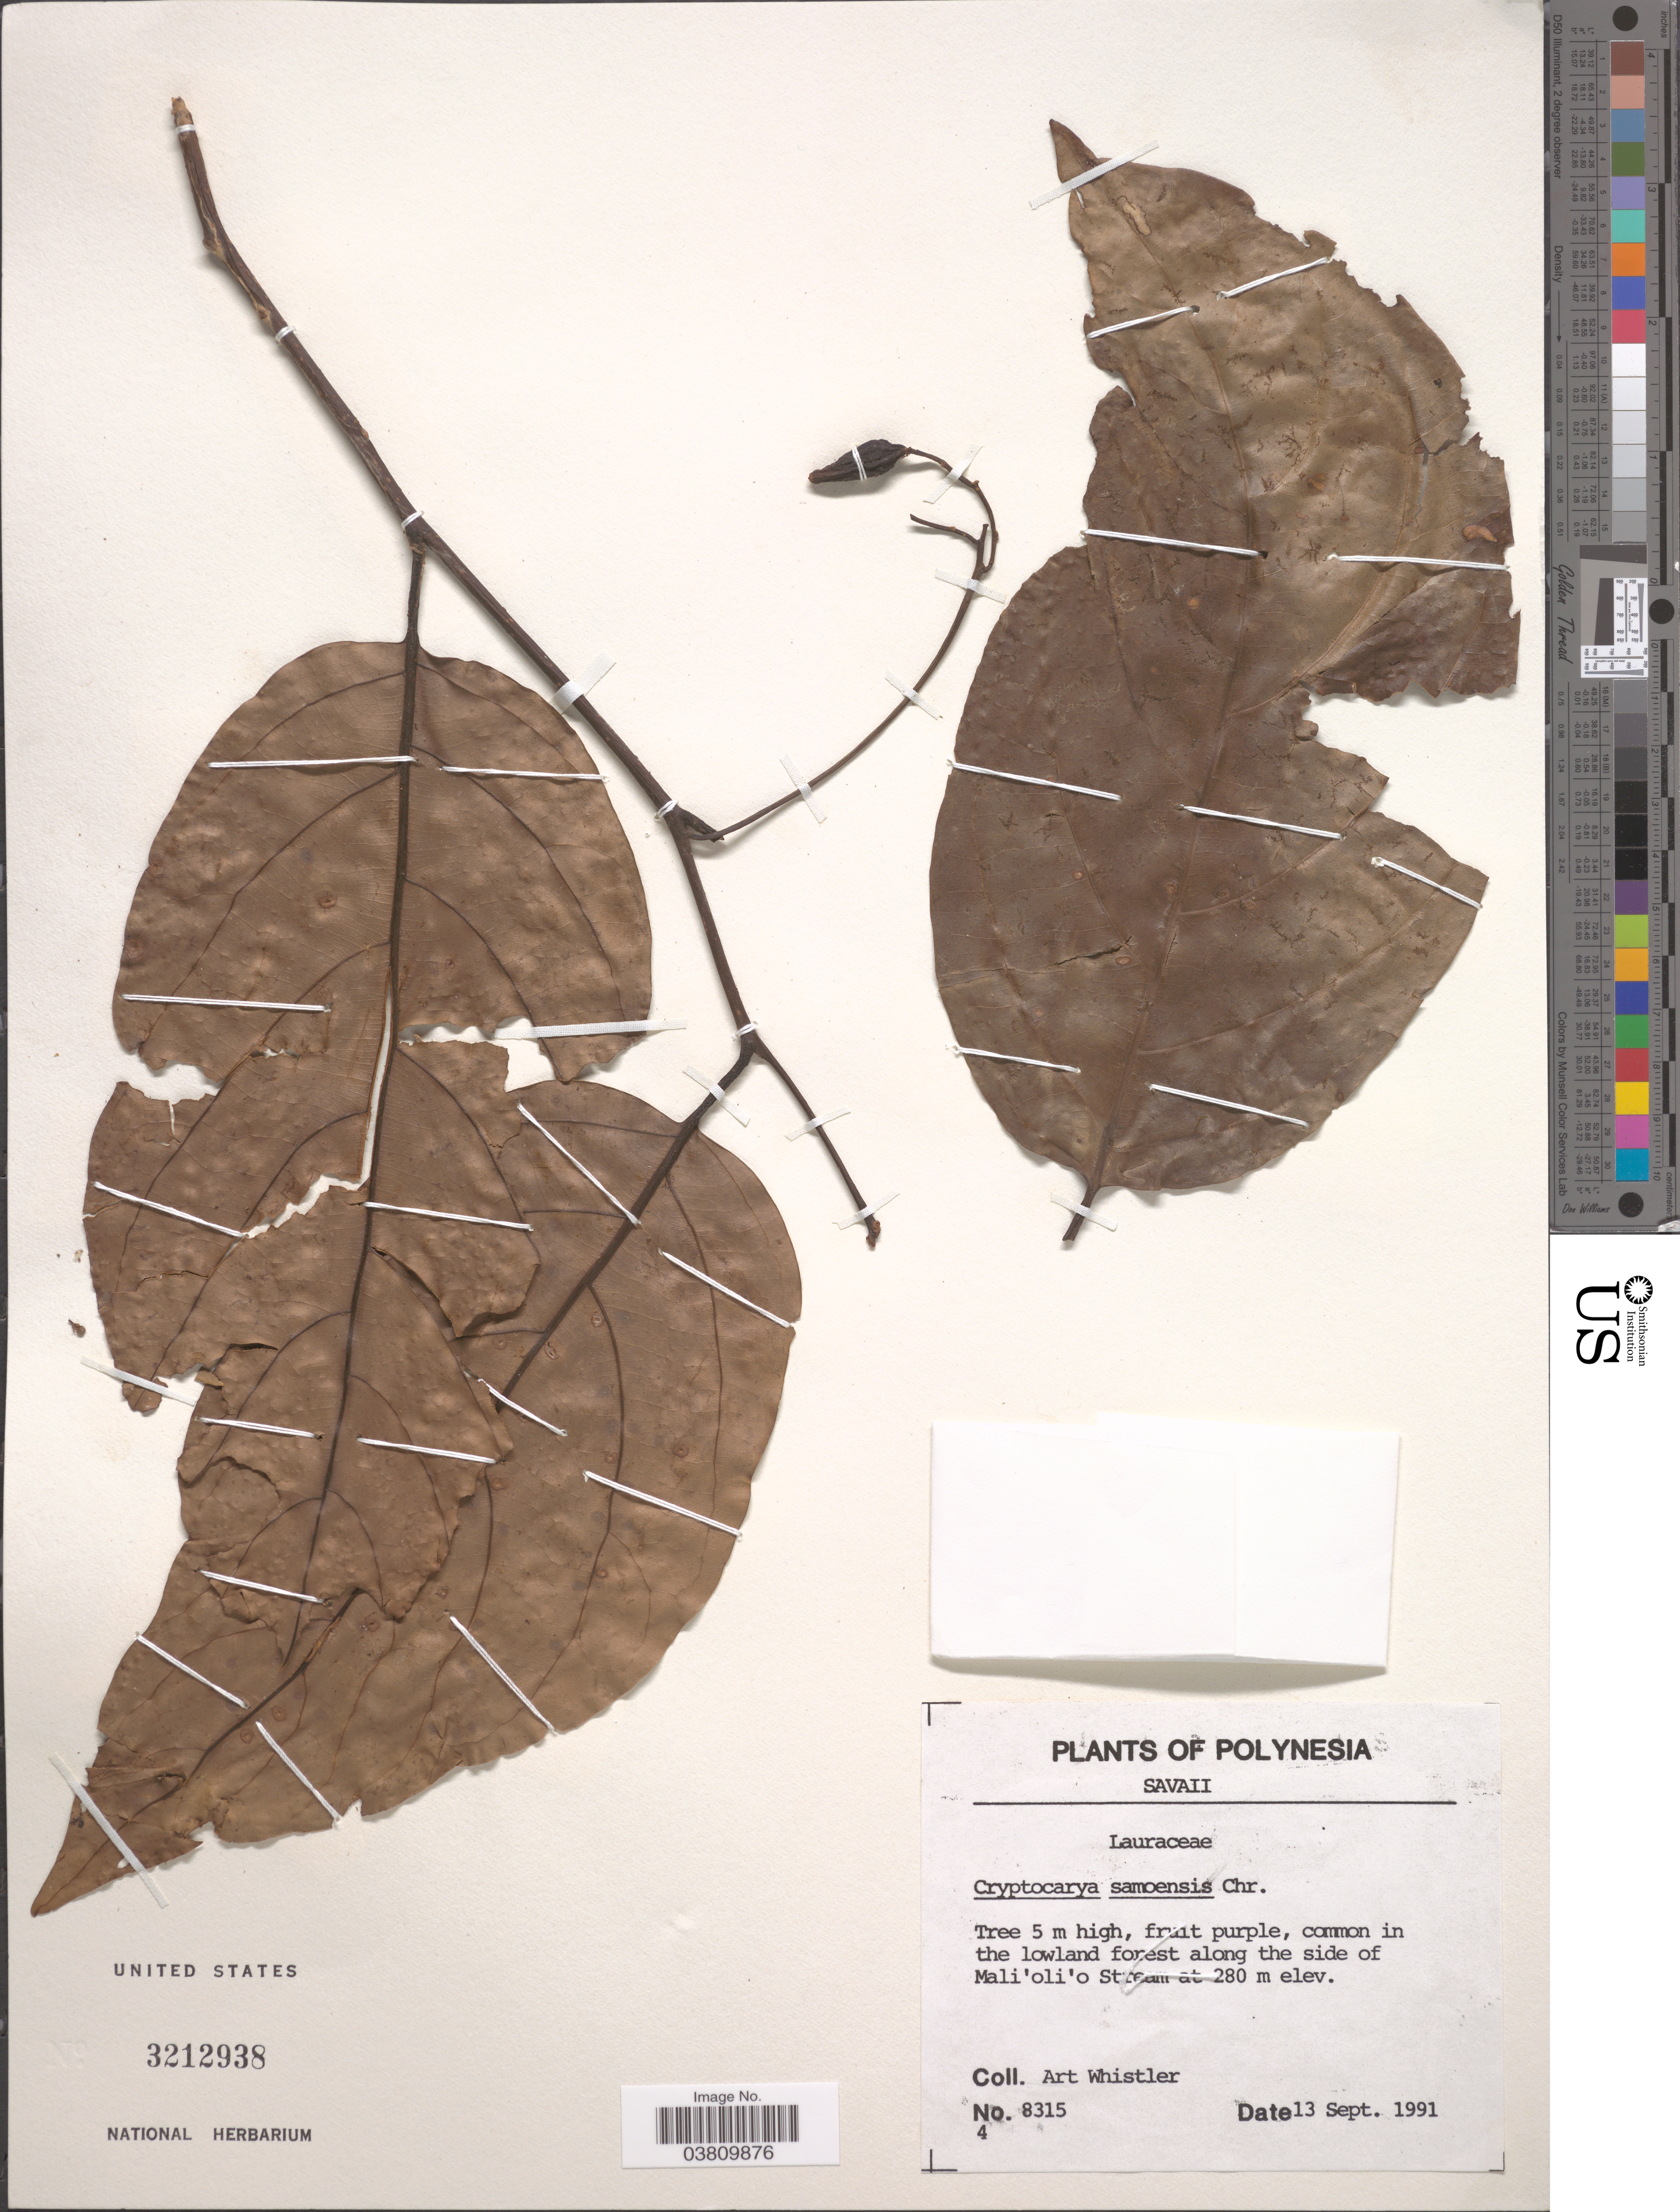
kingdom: Plantae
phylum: Tracheophyta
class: Magnoliopsida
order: Laurales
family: Lauraceae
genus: Cryptocarya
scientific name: Cryptocarya samoensis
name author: Christoph.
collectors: A. Whistler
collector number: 8315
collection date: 1991-09-13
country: Samoa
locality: Polynesia. Savaii. Common in the lowland forest along the side of Mali'oli'o Stream.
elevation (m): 280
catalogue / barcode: US 3212938